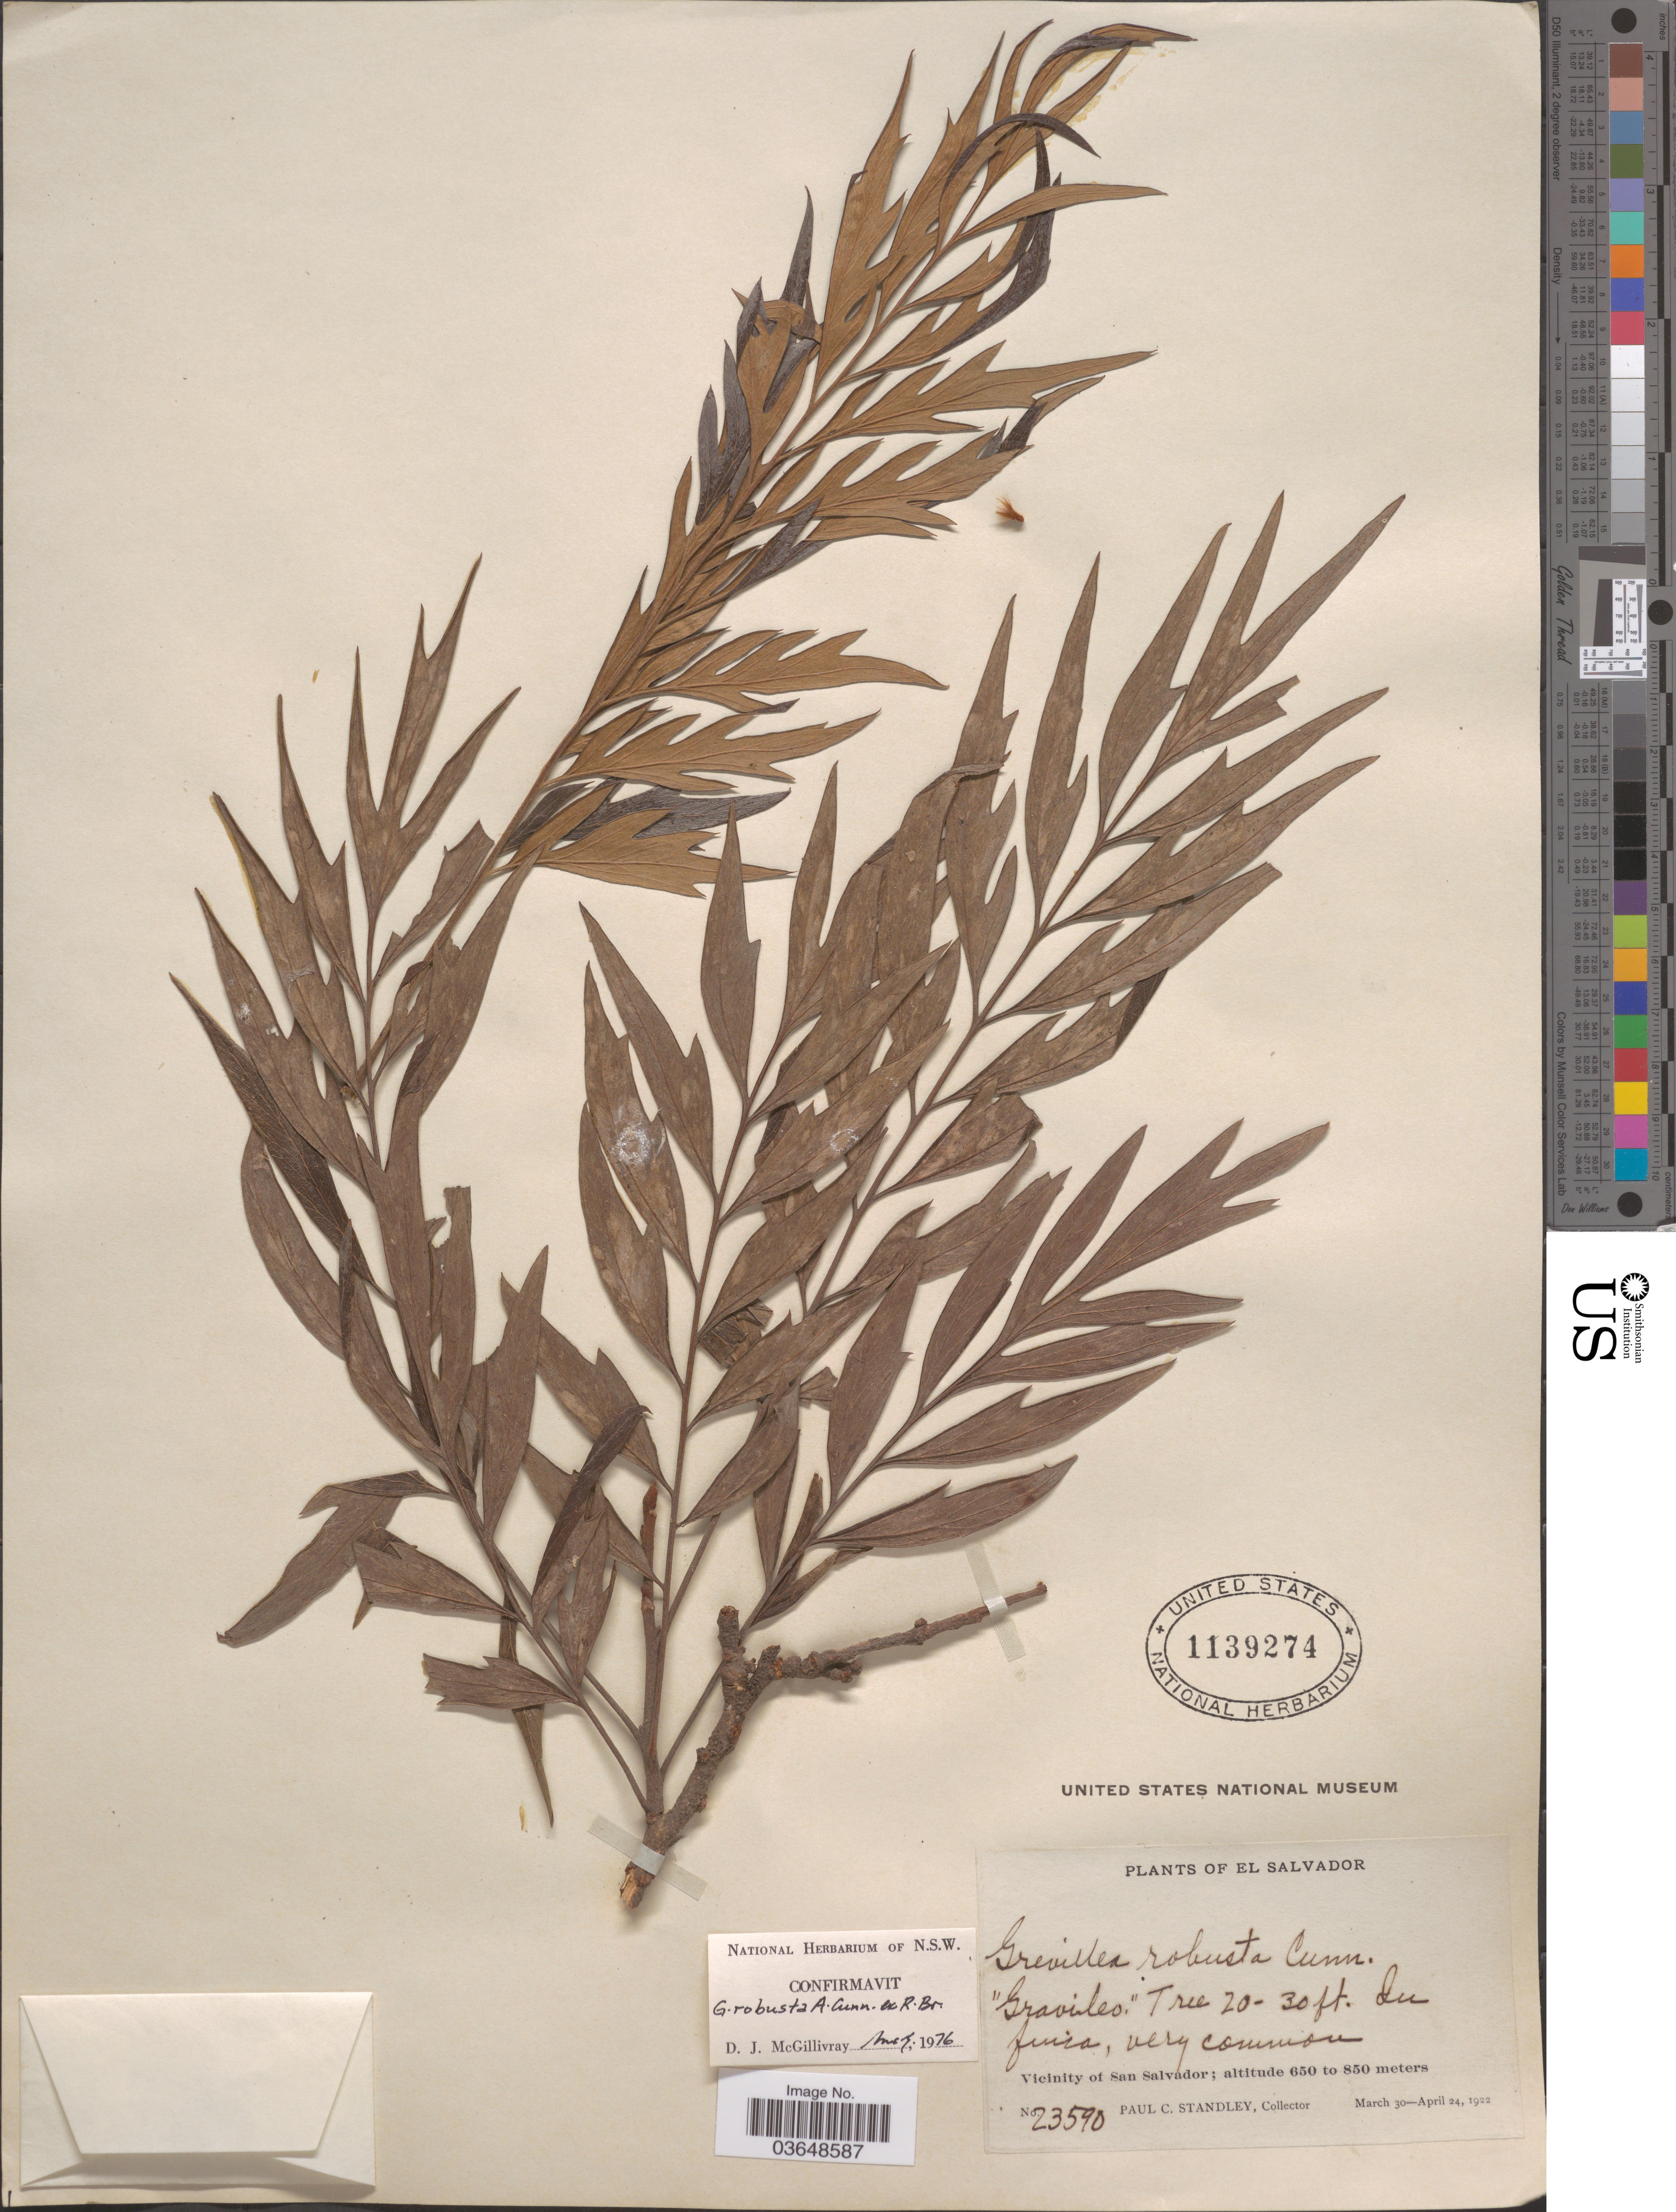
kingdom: Plantae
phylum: Tracheophyta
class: Magnoliopsida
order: Proteales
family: Proteaceae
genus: Grevillea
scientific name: Grevillea robusta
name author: A. Cunn.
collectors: P. C. Standley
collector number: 23590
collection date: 1922-03-30/1922-04-24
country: El Salvador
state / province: San Salvador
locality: Vicinity of San Salvador.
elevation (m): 650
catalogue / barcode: US 1139274